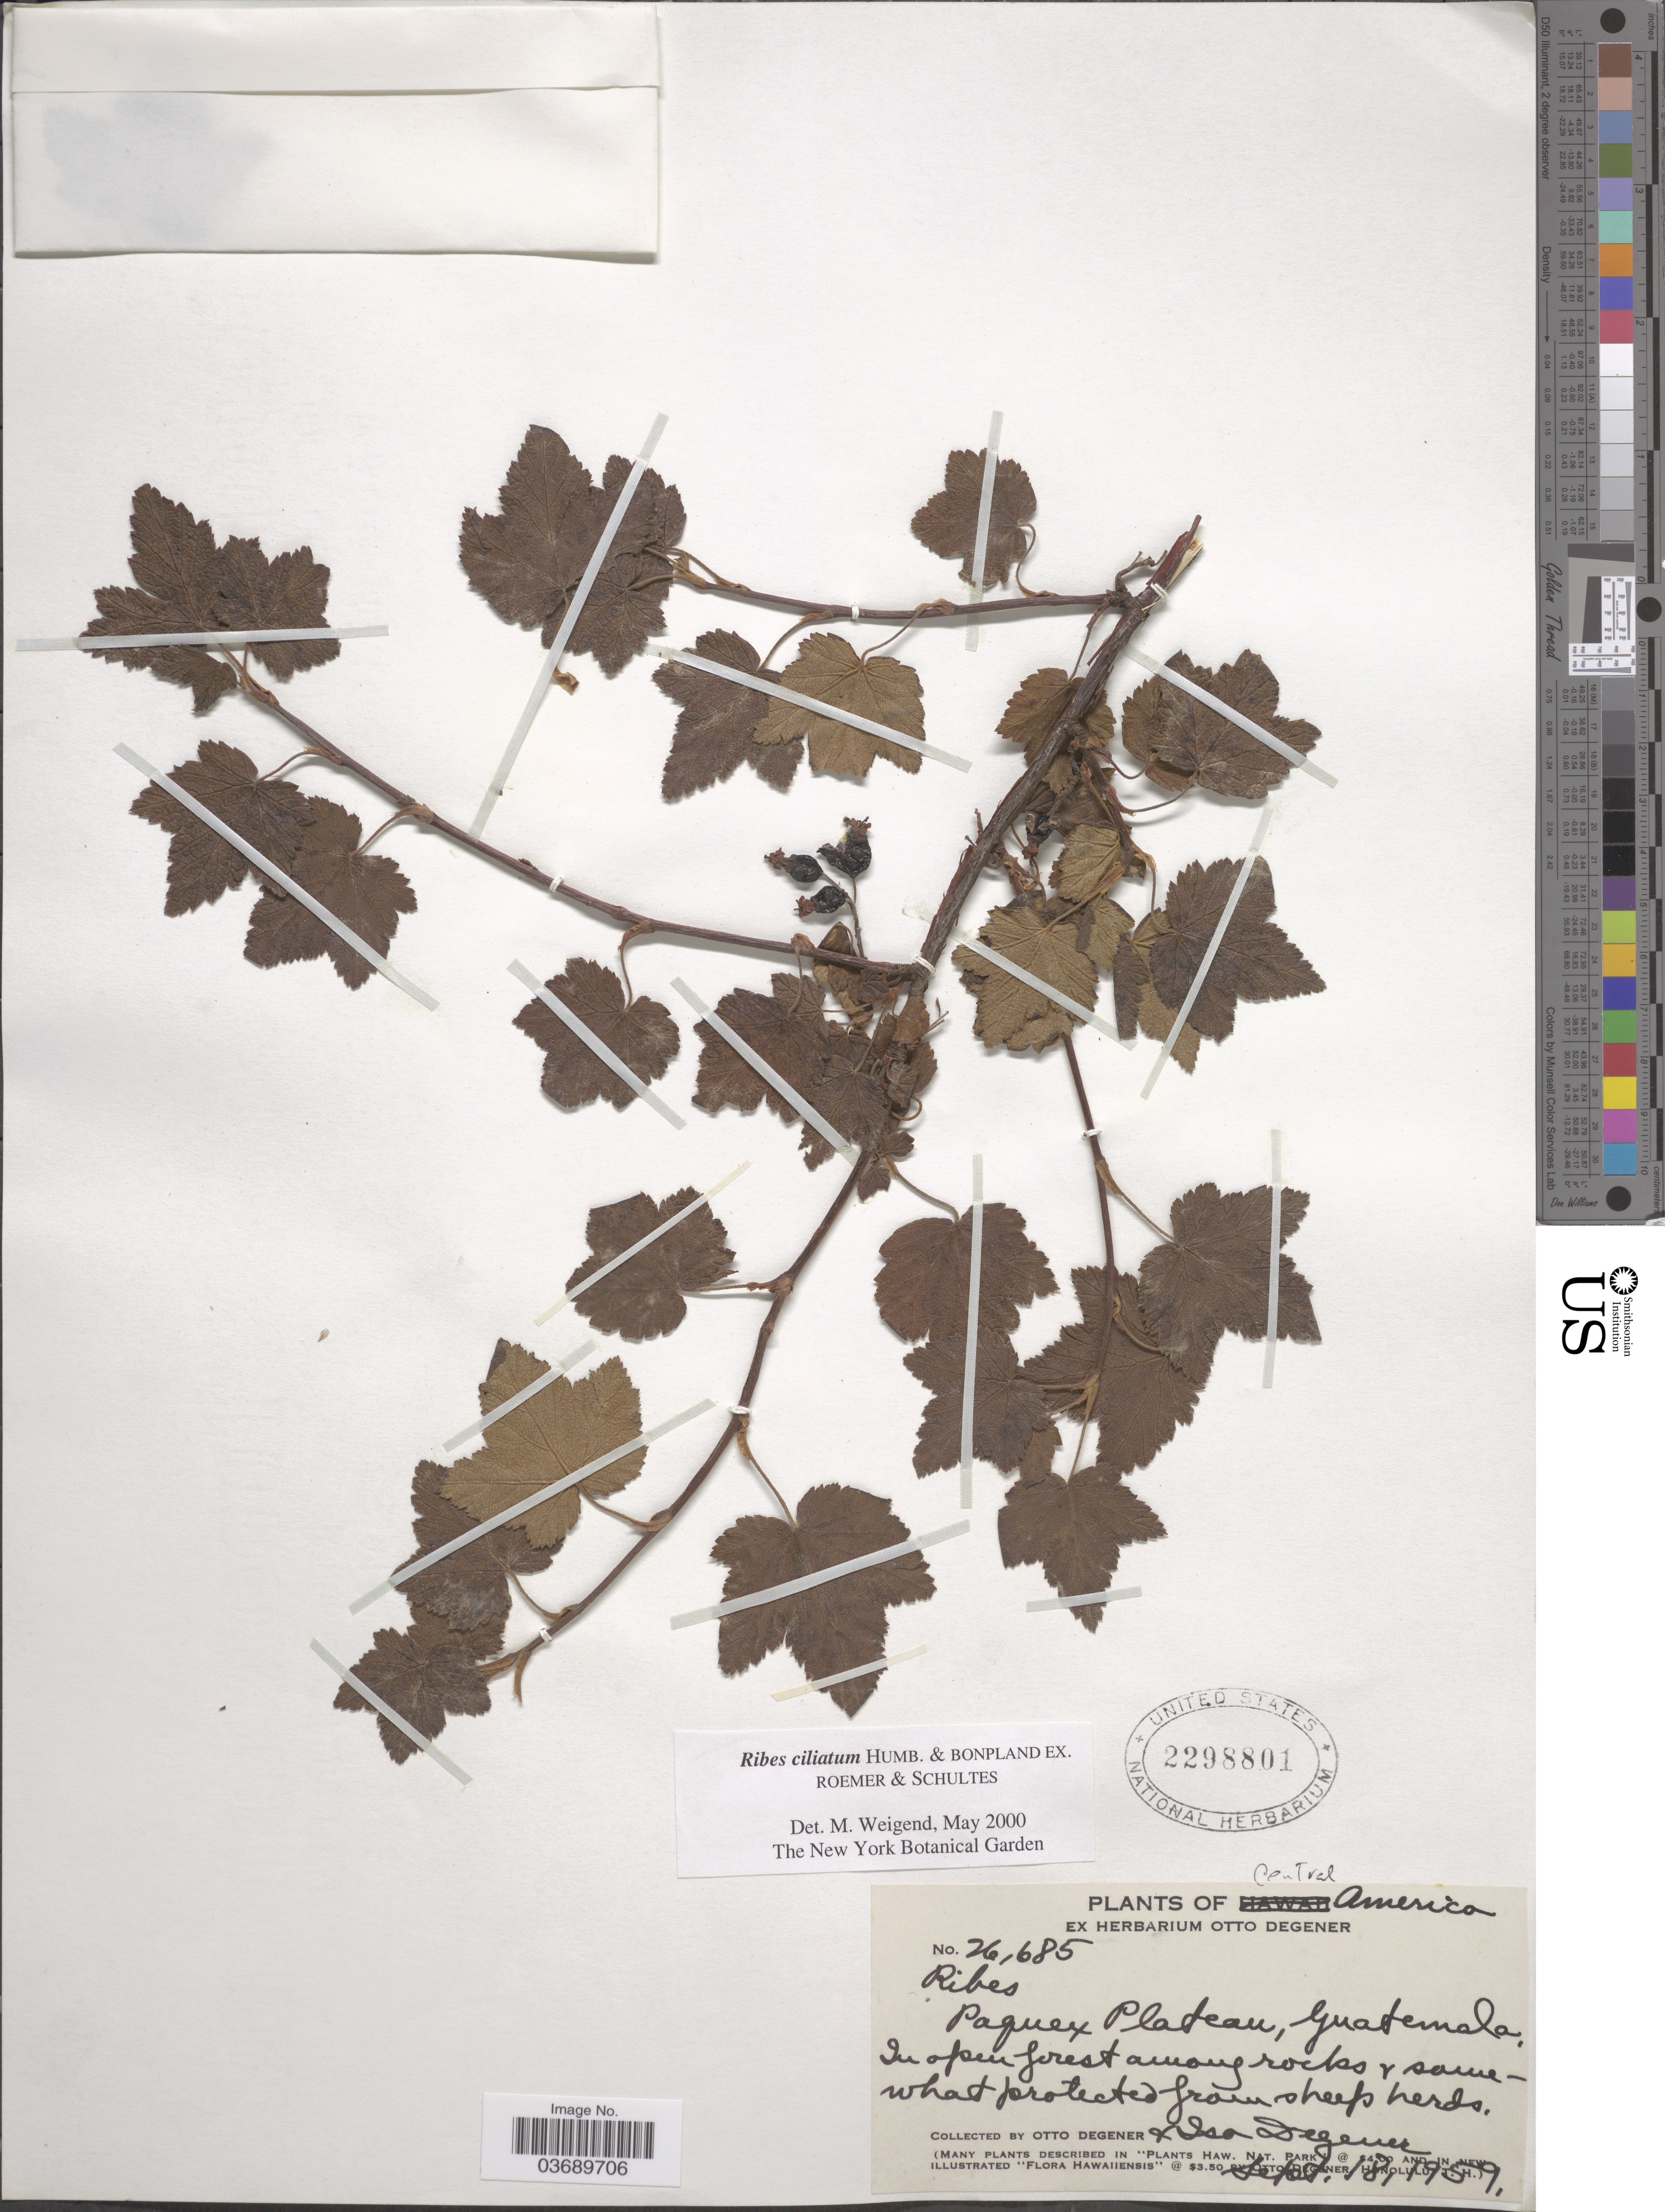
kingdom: Plantae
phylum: Tracheophyta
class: Magnoliopsida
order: Saxifragales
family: Grossulariaceae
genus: Ribes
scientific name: Ribes ciliatum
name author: Humb. & Bonpl. ex Roem. & Schult.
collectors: O. Degener & I. Degener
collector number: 26685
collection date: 1959-09-18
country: Guatemala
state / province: Guatemala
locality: Paquex Plateau.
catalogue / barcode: US 2298801